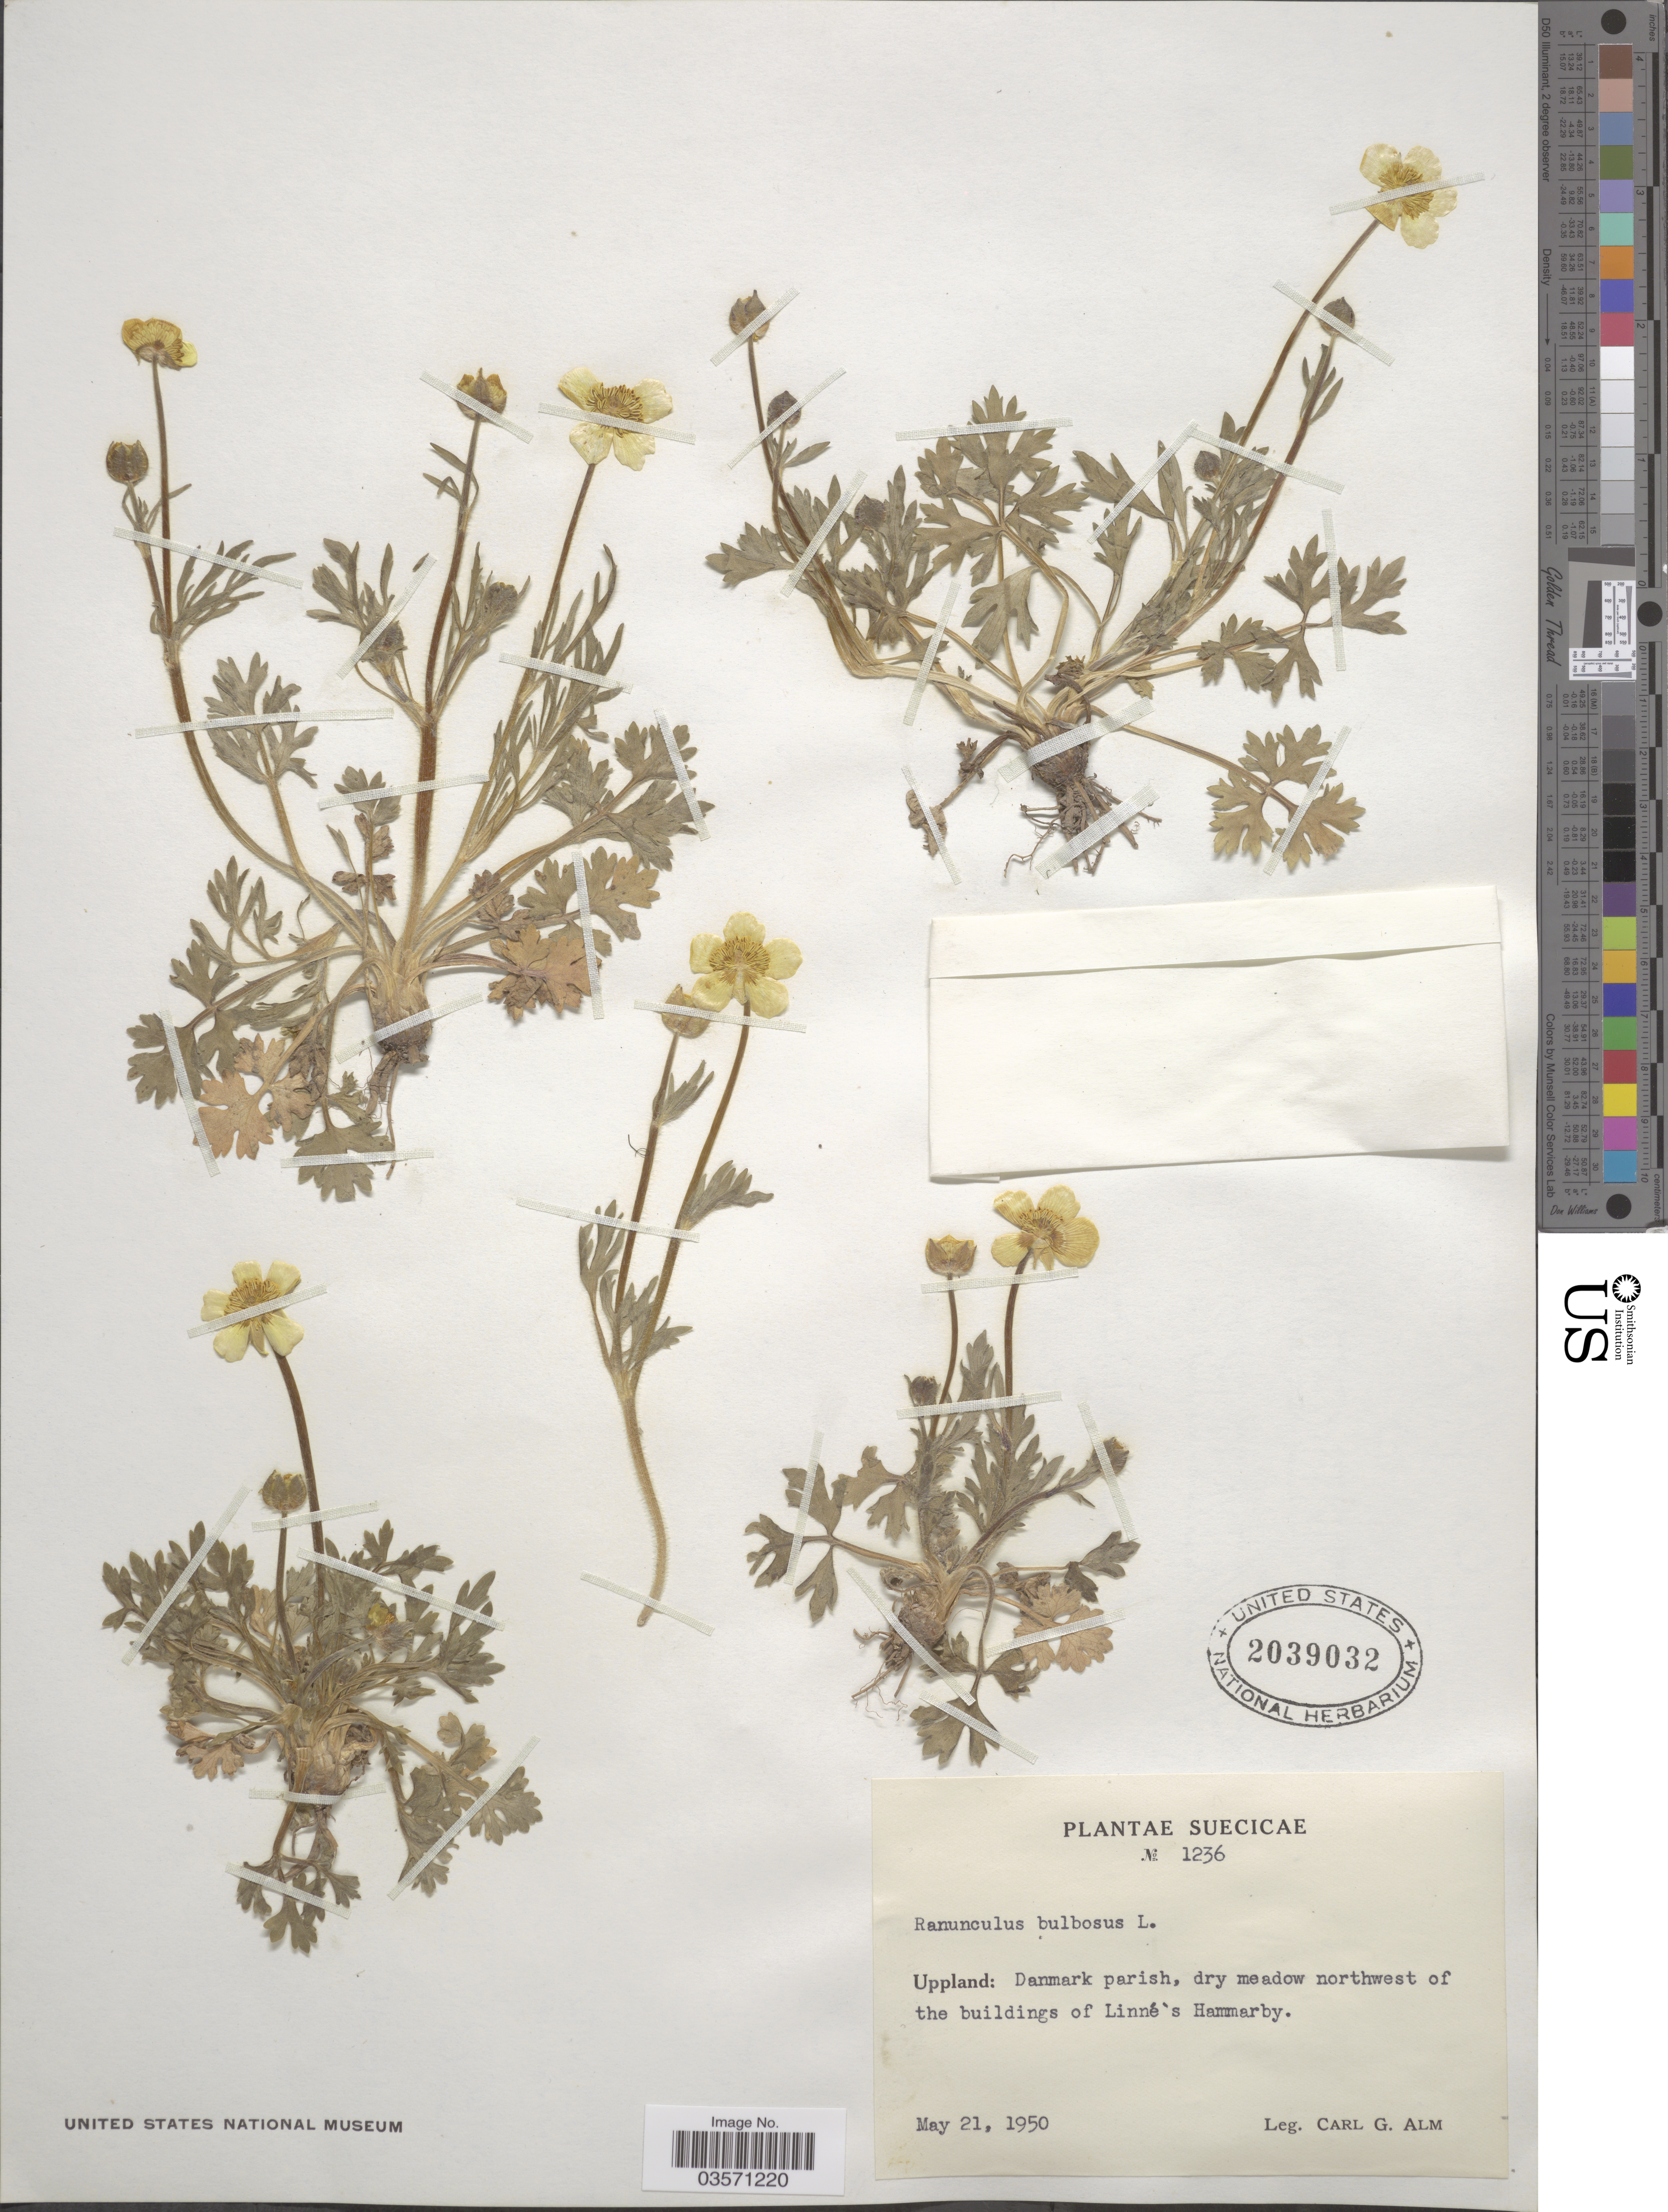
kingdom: Plantae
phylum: Tracheophyta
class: Magnoliopsida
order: Ranunculales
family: Ranunculaceae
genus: Ranunculus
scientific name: Ranunculus bulbosus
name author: L.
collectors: C. G. Alm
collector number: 1236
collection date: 1950-05-21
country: Sweden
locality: Suecicae. Uppland: Danmark parish, dry meadow northwest of the buildings of Linne's Hammarby.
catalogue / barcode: US 2039032